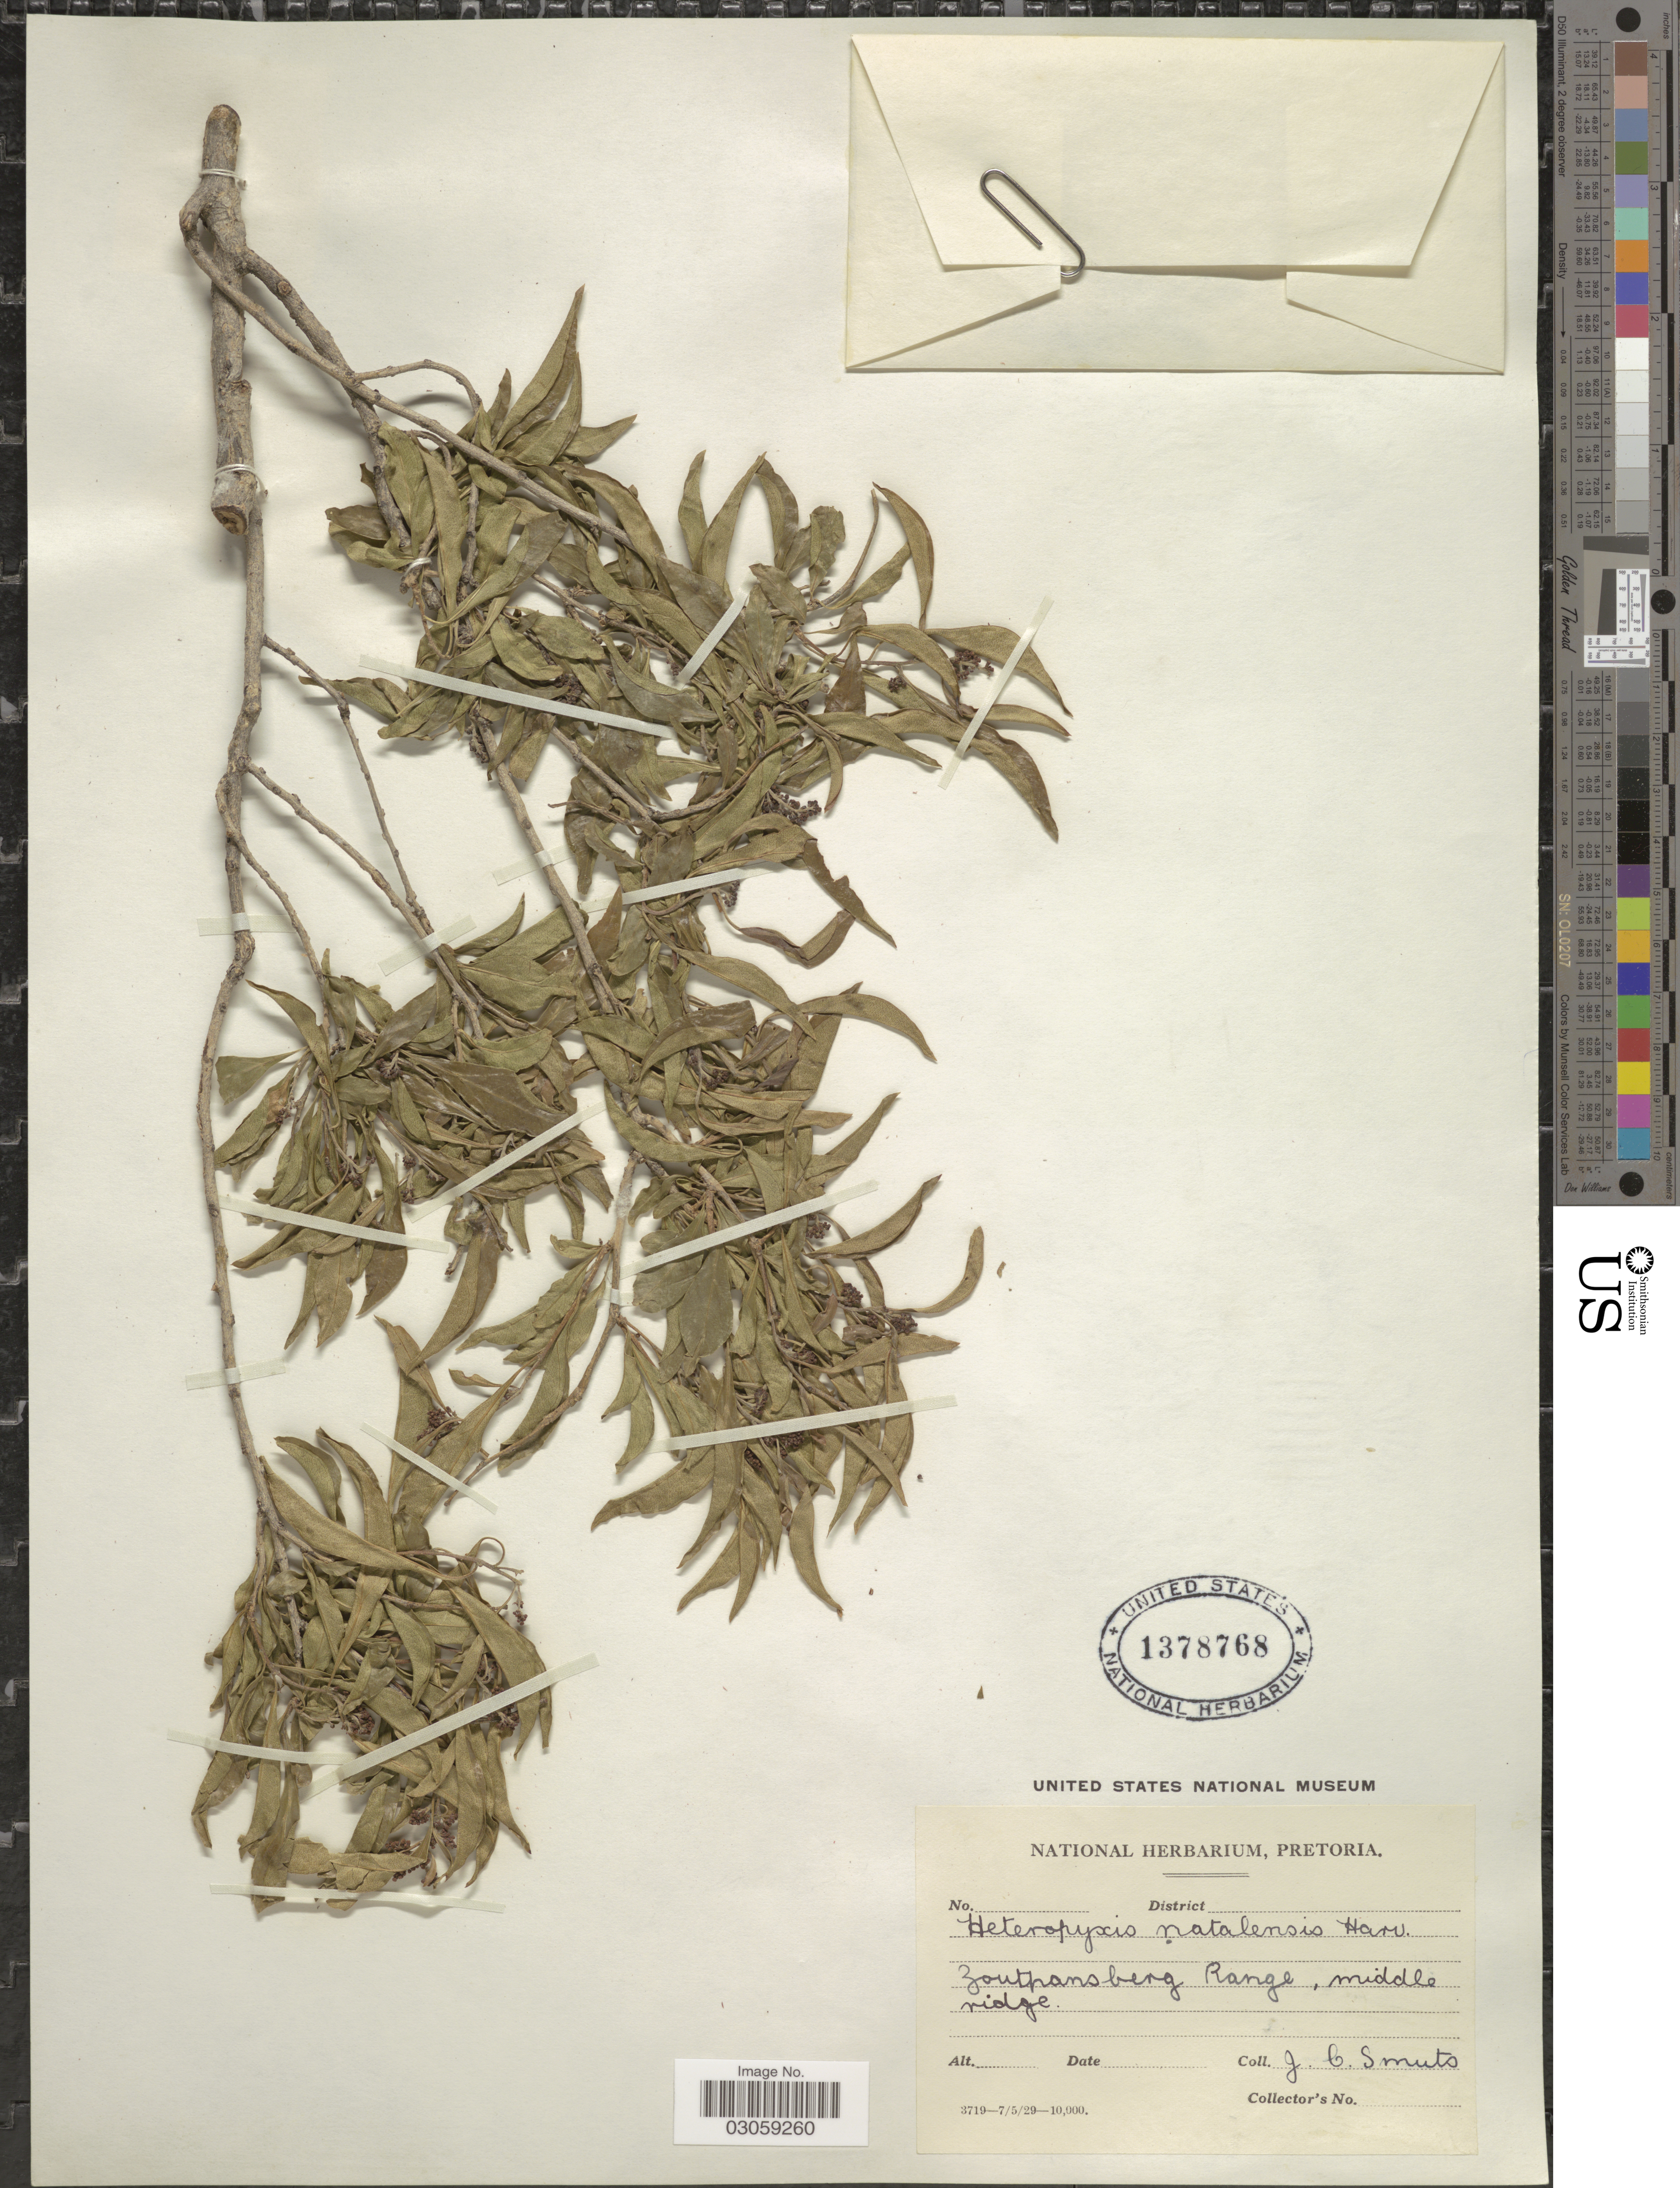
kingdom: Plantae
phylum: Tracheophyta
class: Magnoliopsida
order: Myrtales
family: Myrtaceae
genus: Heteropyxis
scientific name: Heteropyxis natalensis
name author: Harv.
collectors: J. C. Smuts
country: South Africa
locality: Zoutpansberg Range, middle ridge.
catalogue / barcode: US 1378768